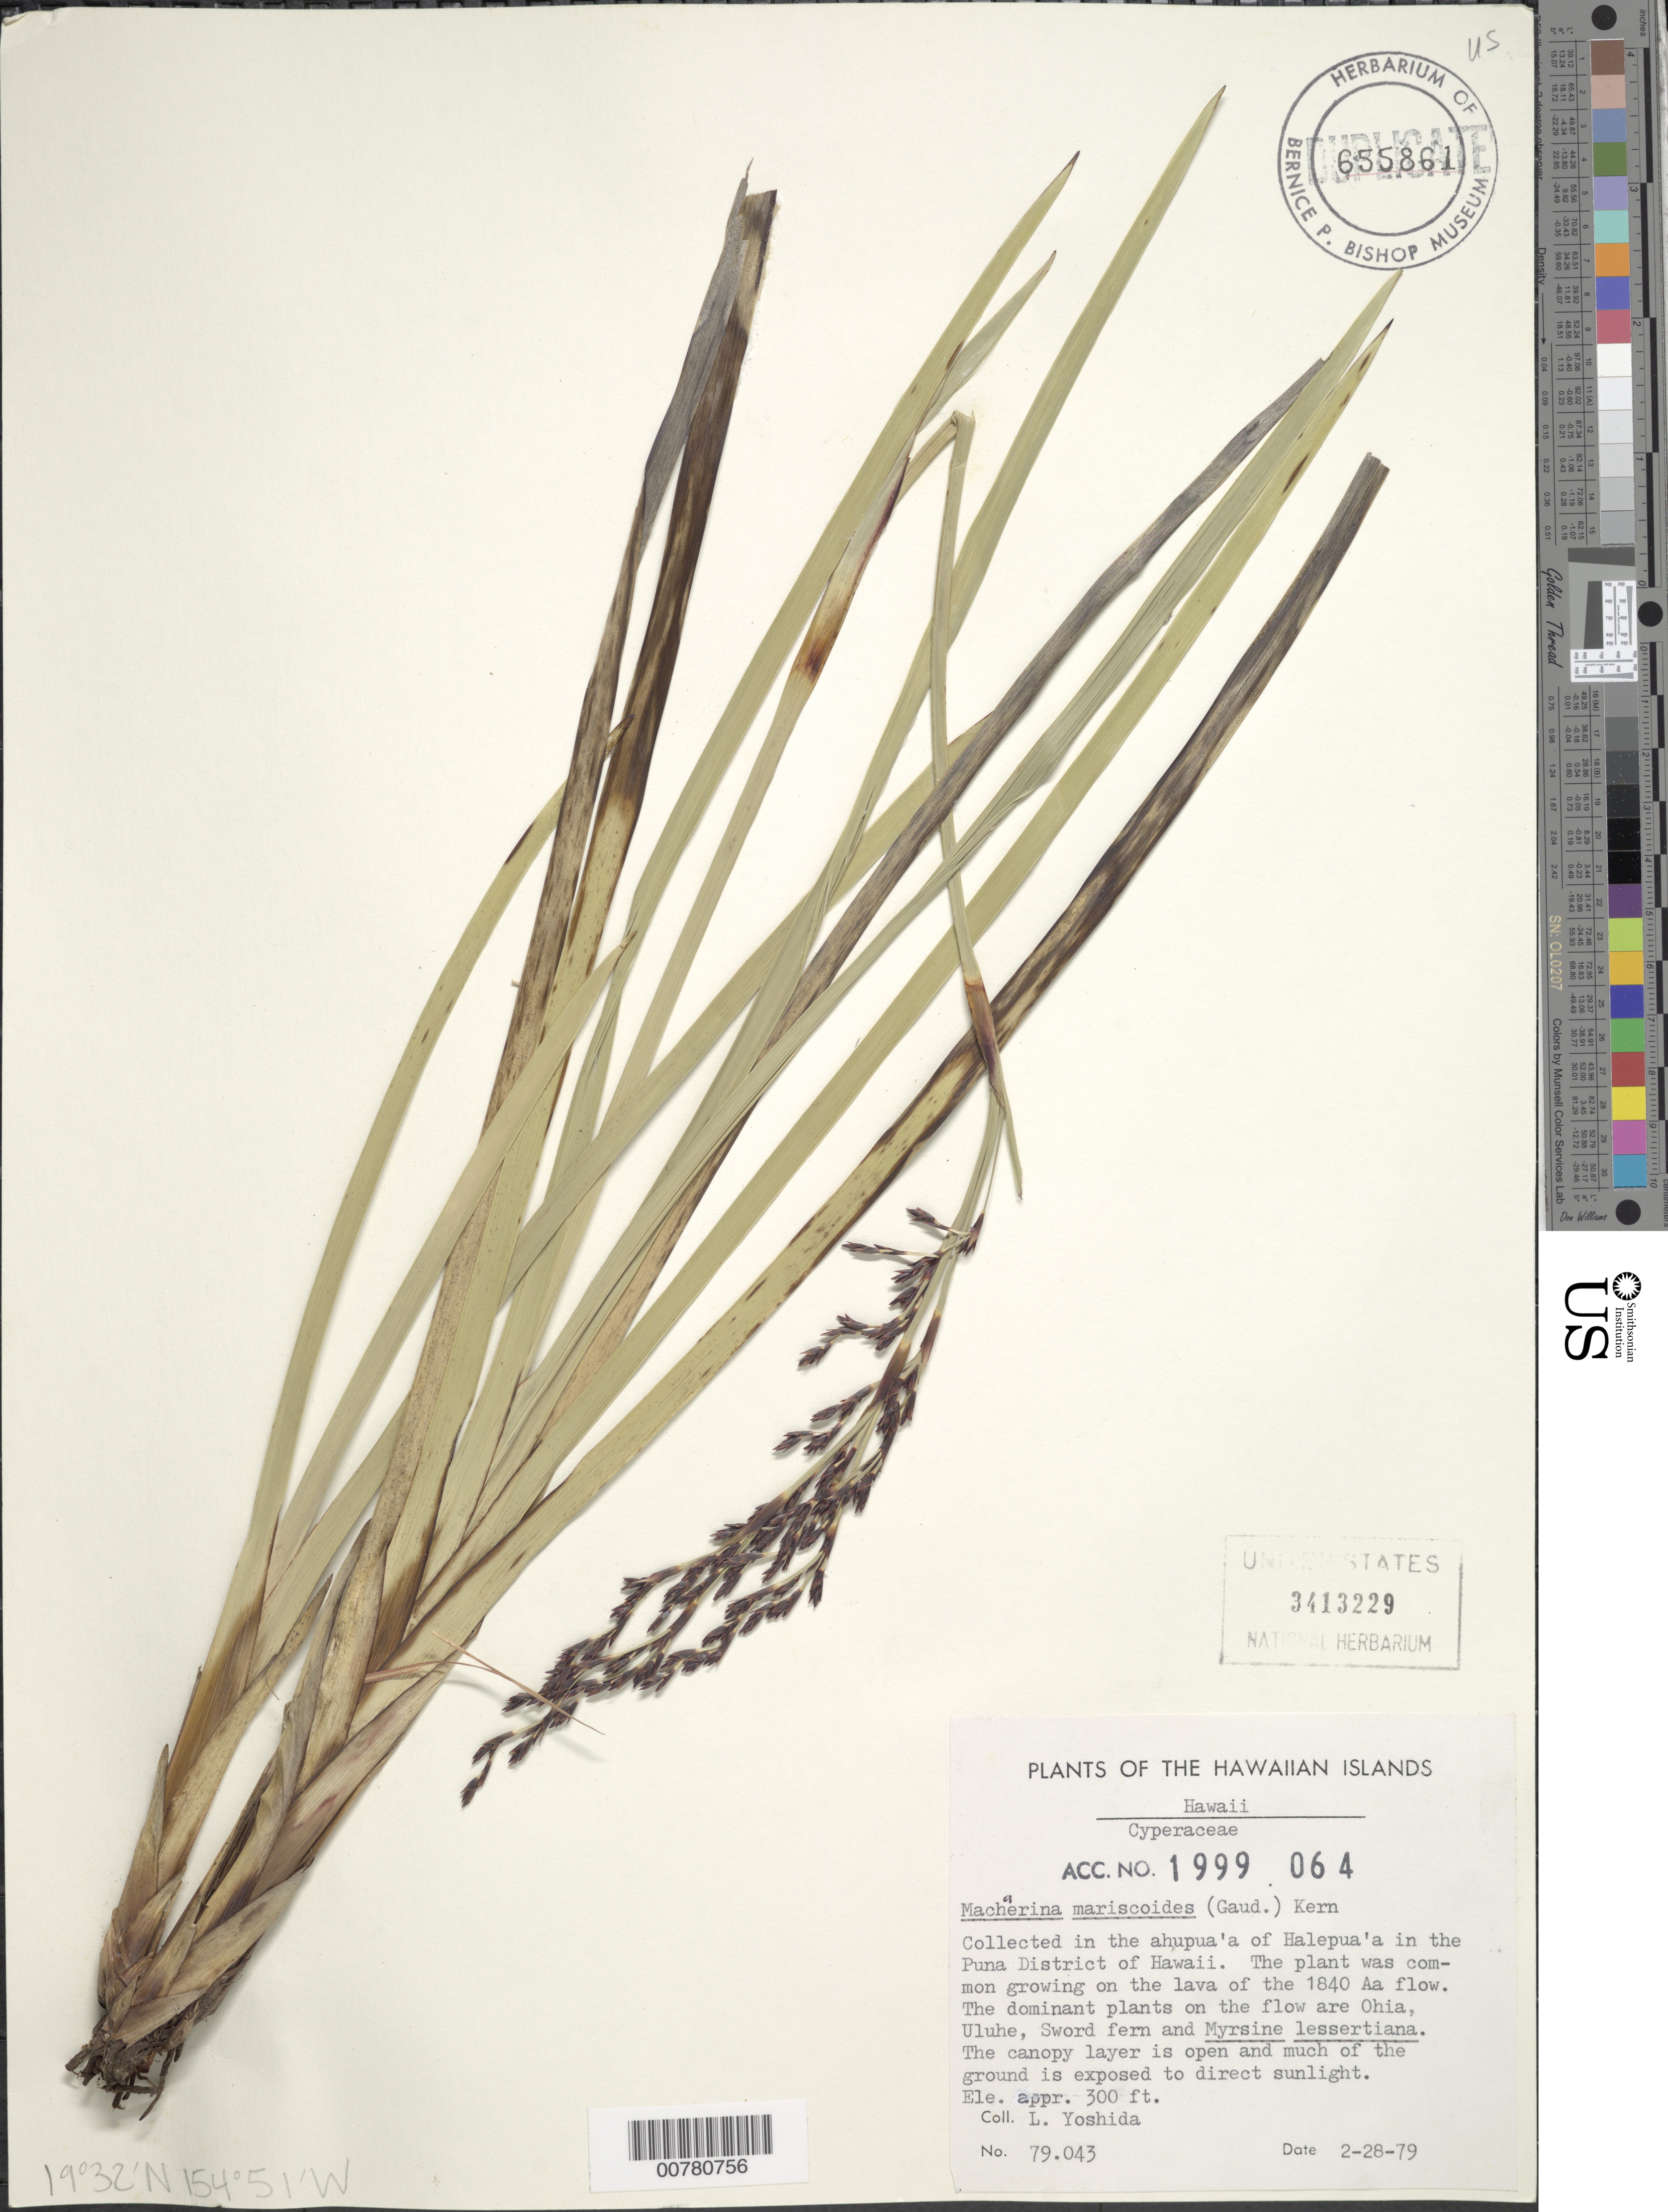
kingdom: Plantae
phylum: Tracheophyta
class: Liliopsida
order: Poales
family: Cyperaceae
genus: Machaerina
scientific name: Machaerina mariscoides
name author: (Gaudich.) J. Kern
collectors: L. Yoshida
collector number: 79.043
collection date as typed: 28 Feb 1979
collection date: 1979-02-28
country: United States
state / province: Hawaii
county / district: Hawaii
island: Hawaii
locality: Puna District, collected in the ahupua'a.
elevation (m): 91.44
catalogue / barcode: US 3413229